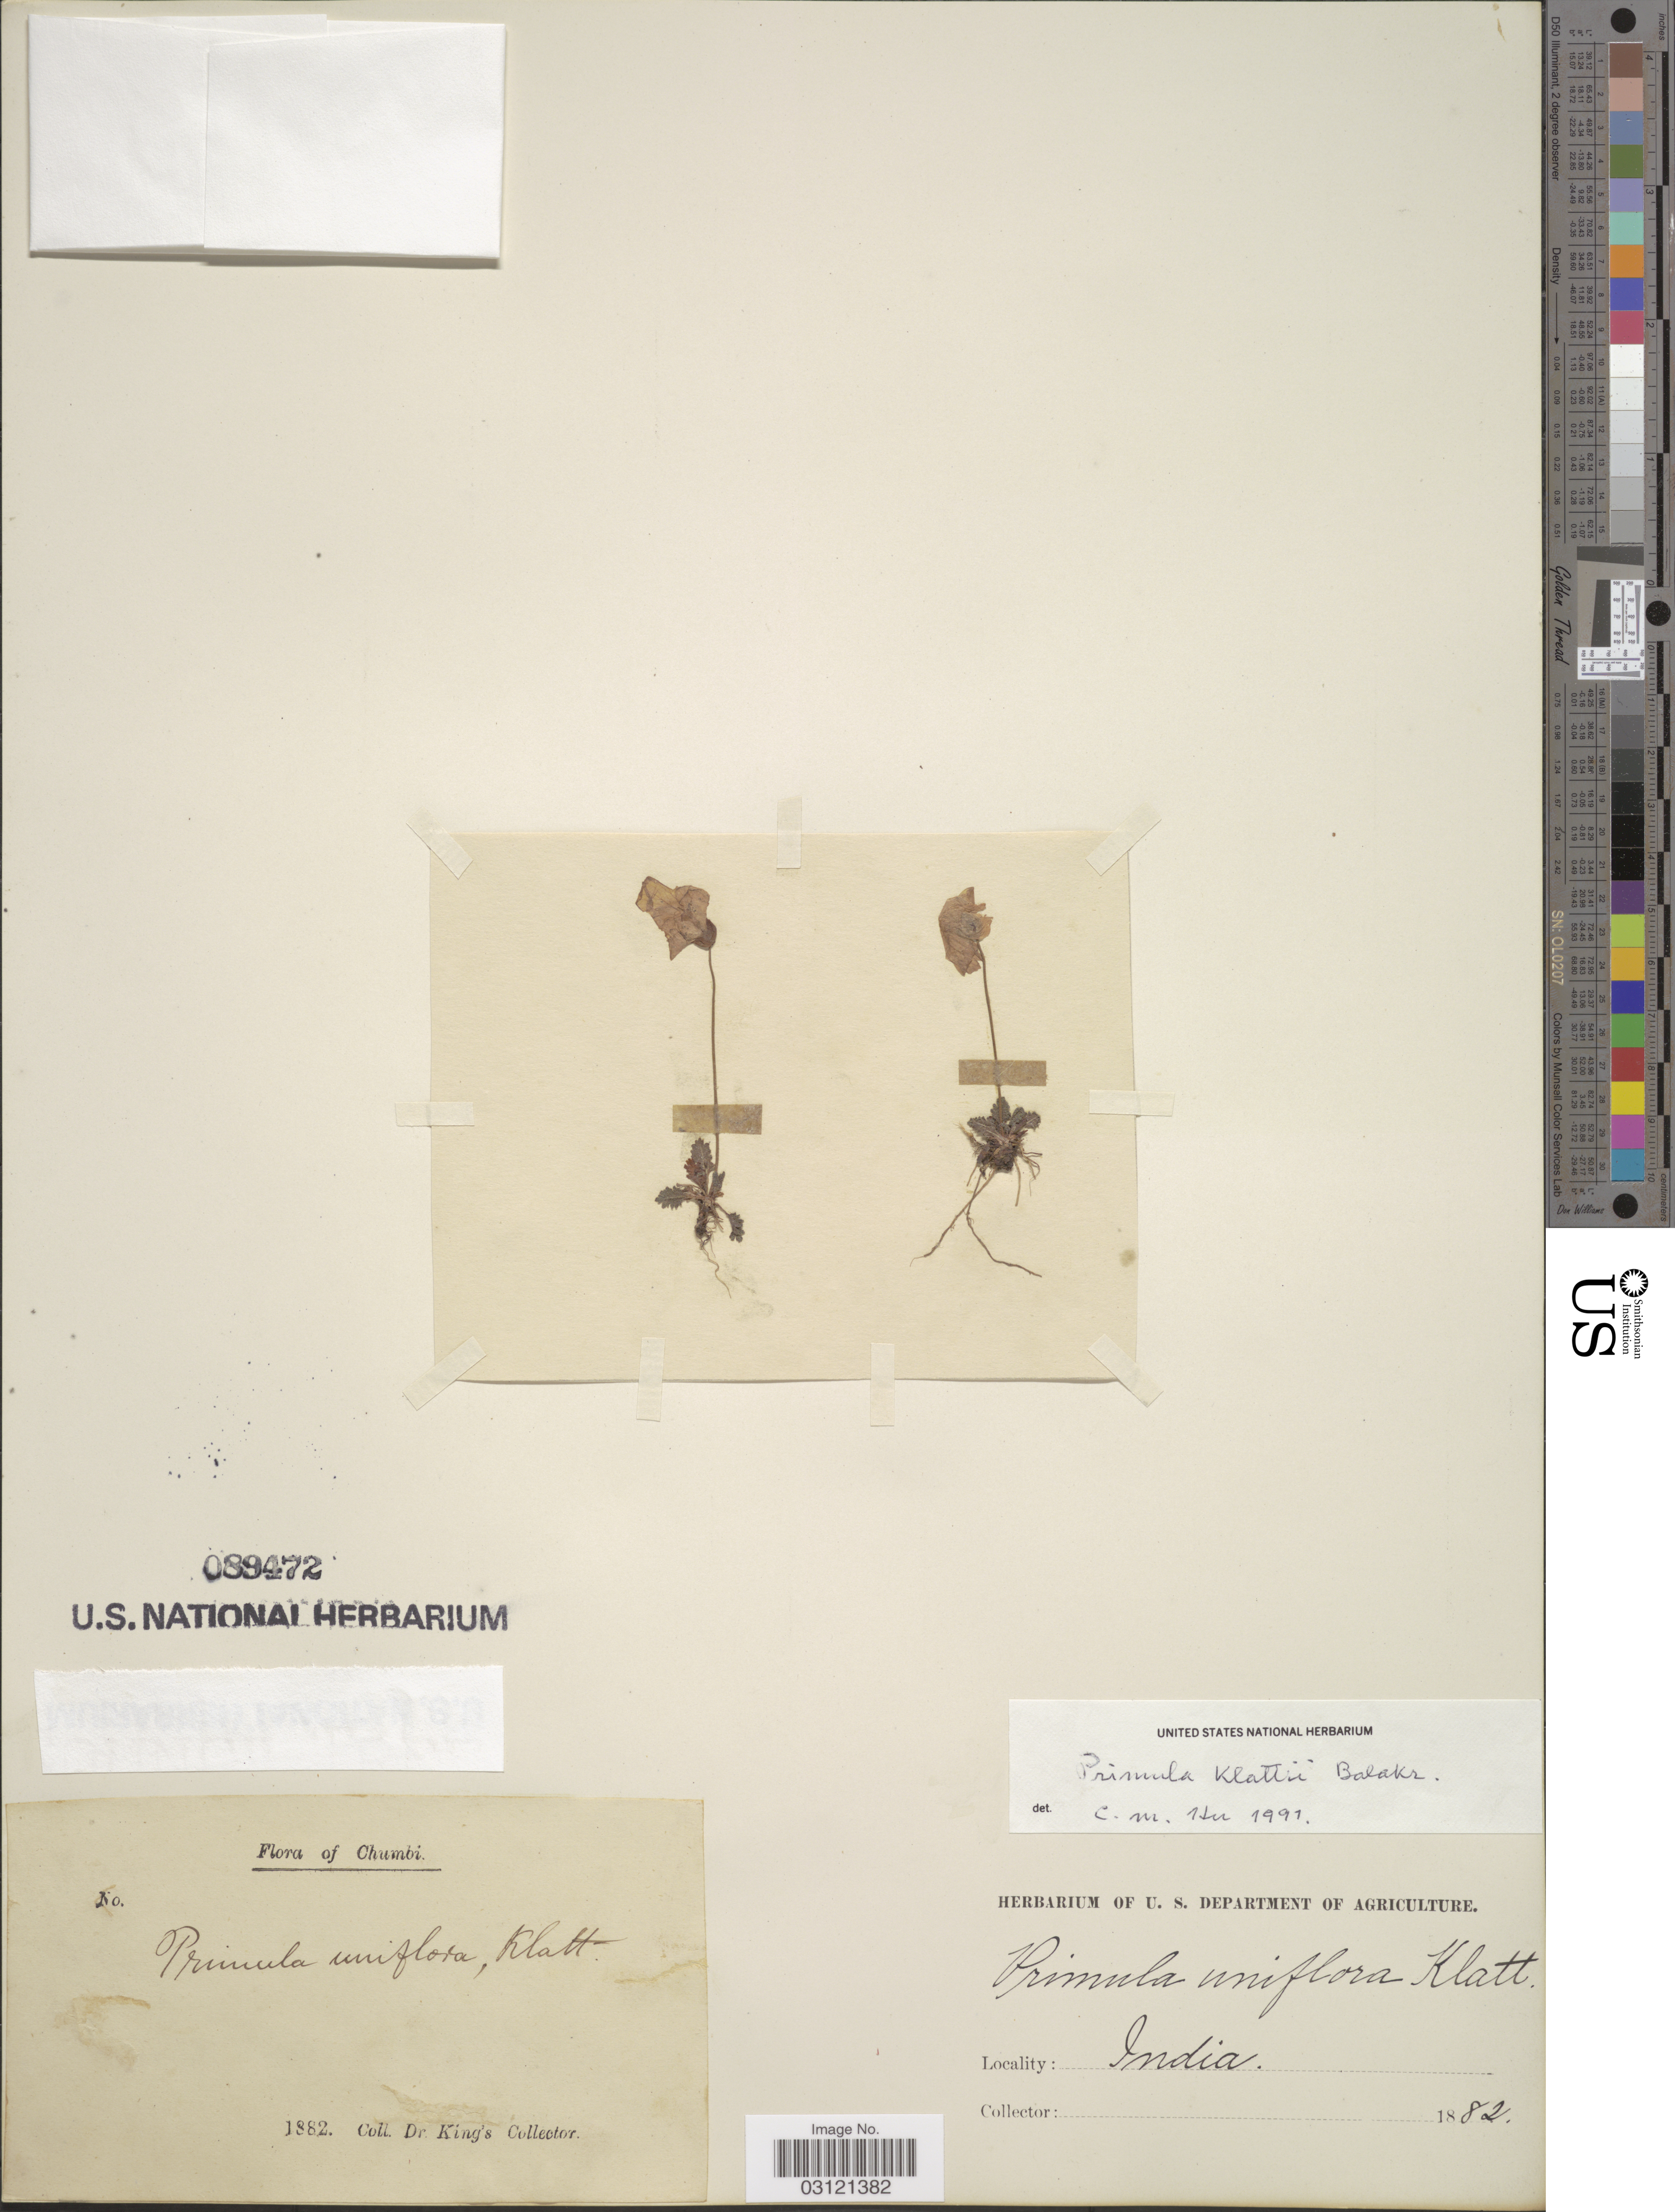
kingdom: Plantae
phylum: Tracheophyta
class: Magnoliopsida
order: Ericales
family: Primulaceae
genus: Primula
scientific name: Primula klattii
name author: Miq.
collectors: Dr. King's collector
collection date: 1882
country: India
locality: Chumbi.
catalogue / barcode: US 89472